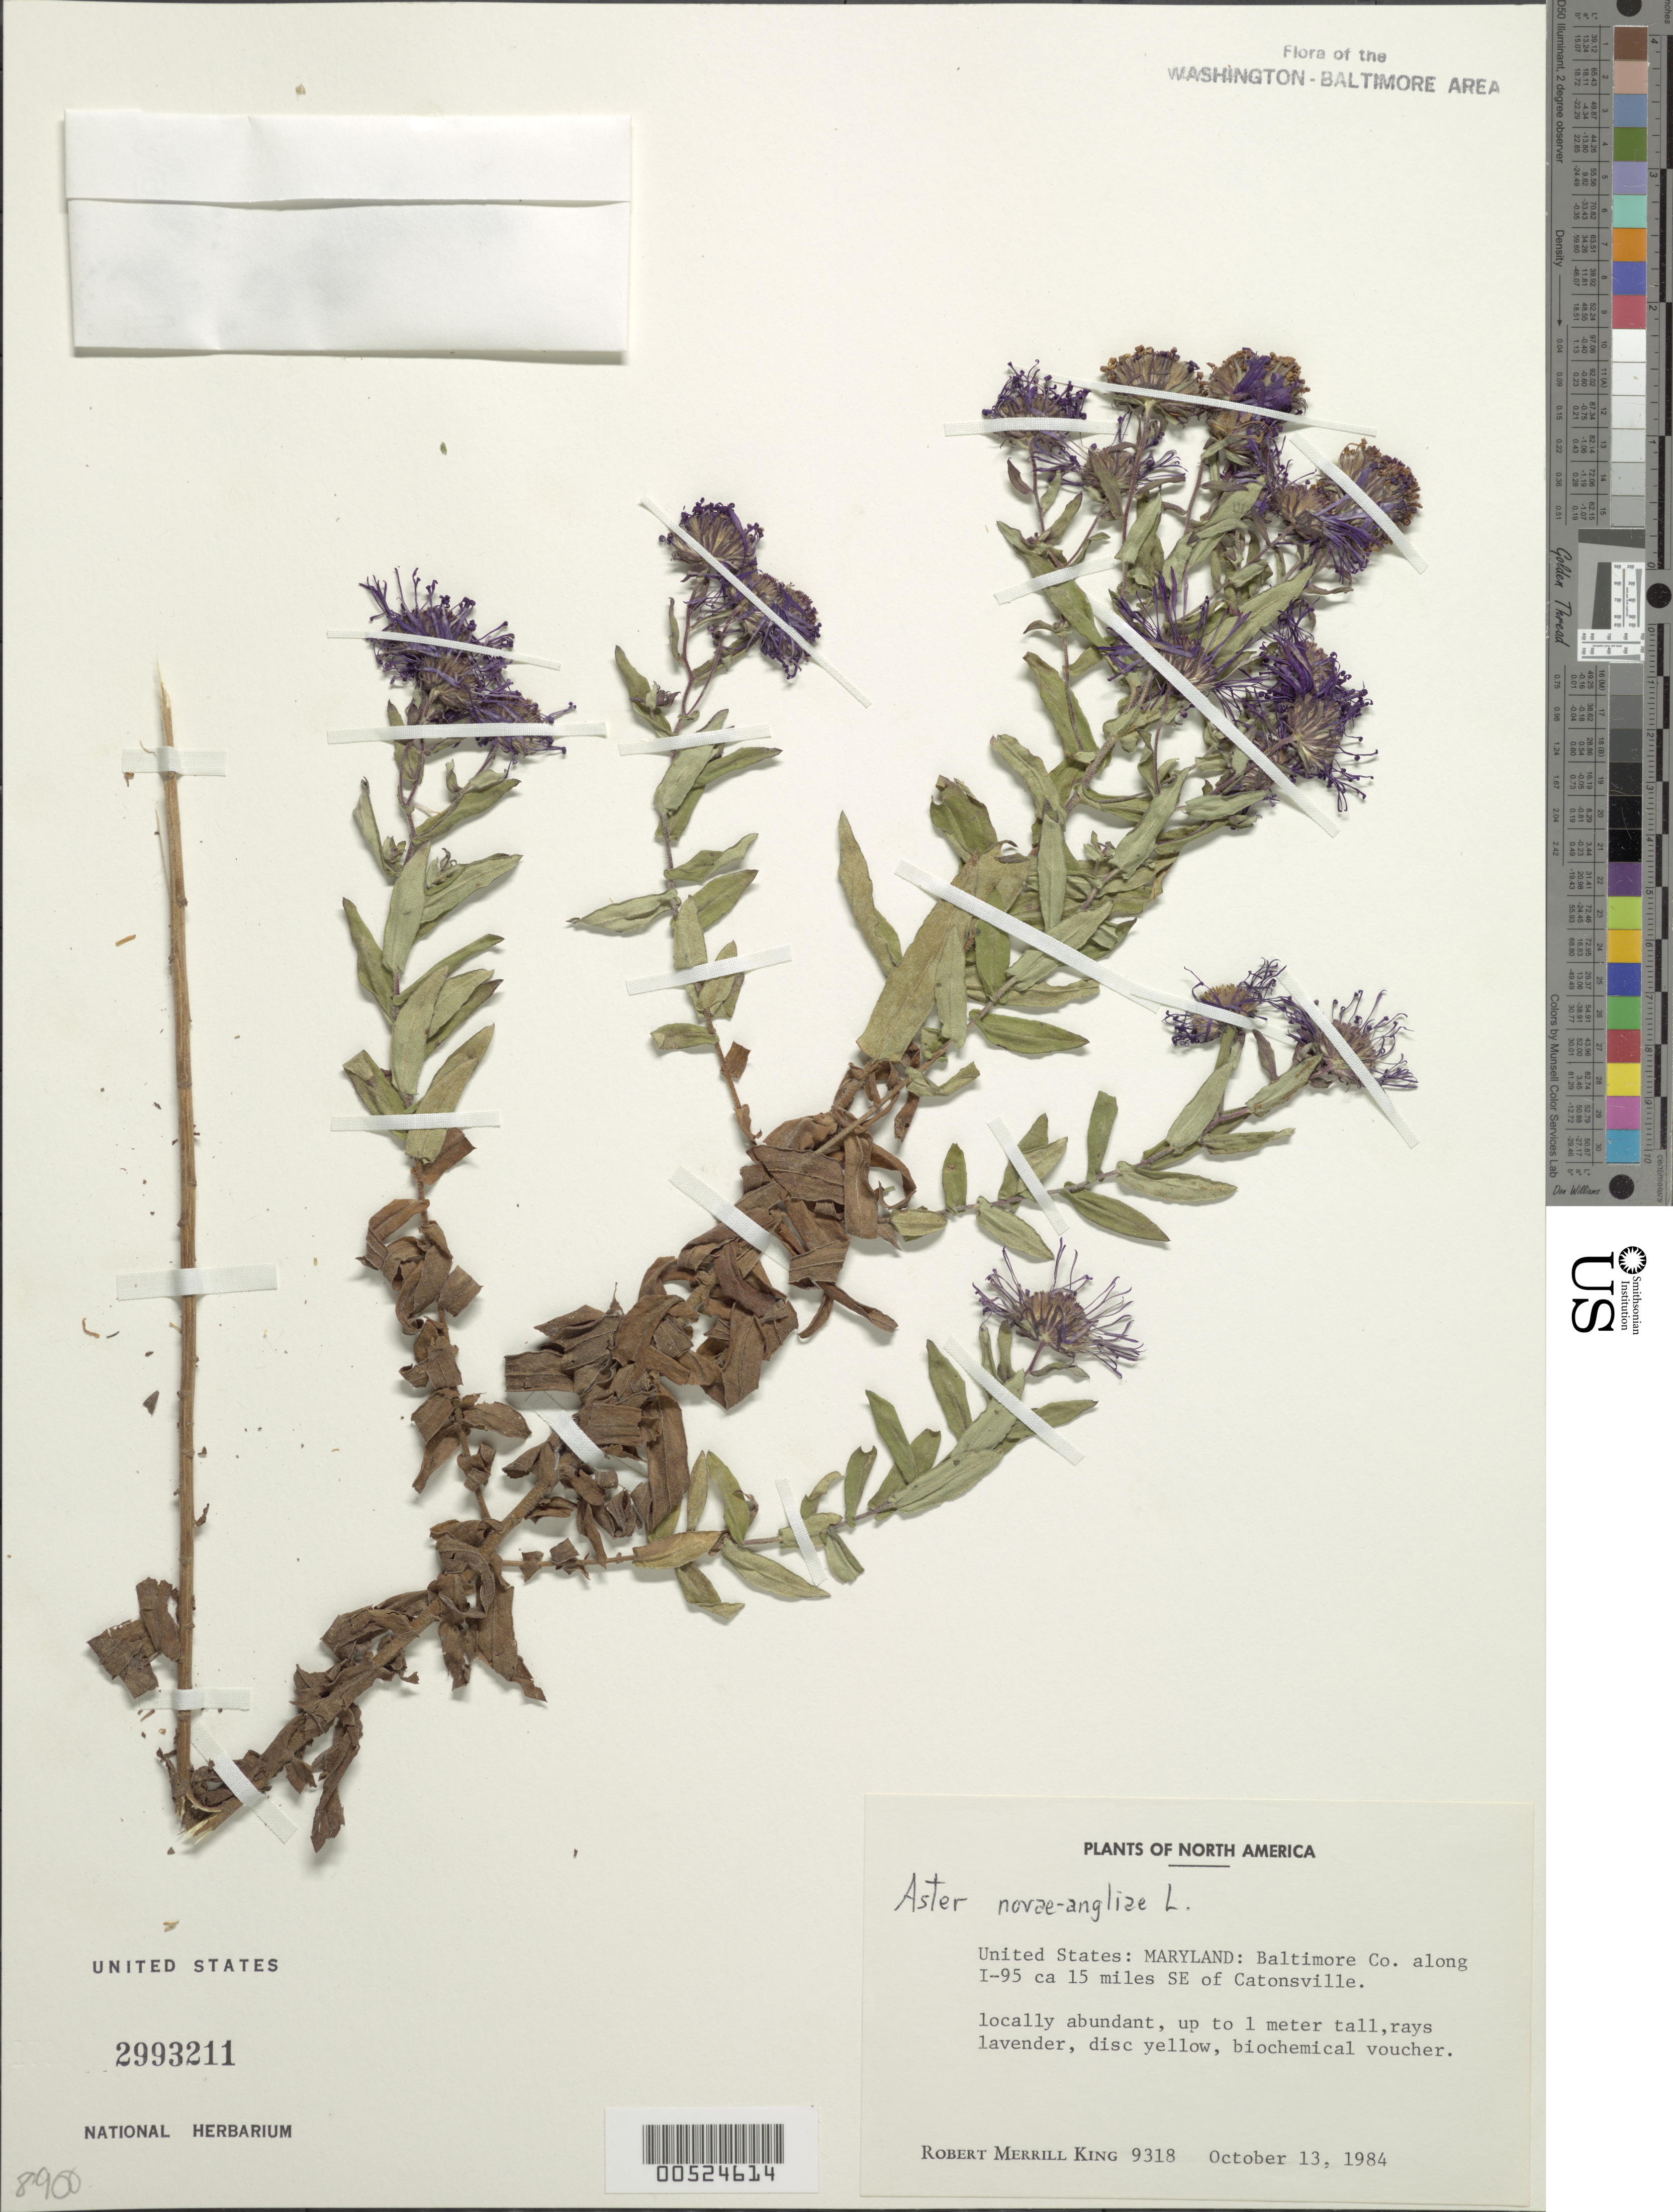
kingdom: Plantae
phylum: Tracheophyta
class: Magnoliopsida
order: Asterales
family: Asteraceae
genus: Symphyotrichum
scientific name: Symphyotrichum novae-angliae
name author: (L.) G.L. Nesom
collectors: R. M. King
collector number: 9318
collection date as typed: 13 Oct 1984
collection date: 1984-10-13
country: United States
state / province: Maryland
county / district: Baltimore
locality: Catonsville, 15 mi. SE of, along I-95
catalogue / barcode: US 2993211